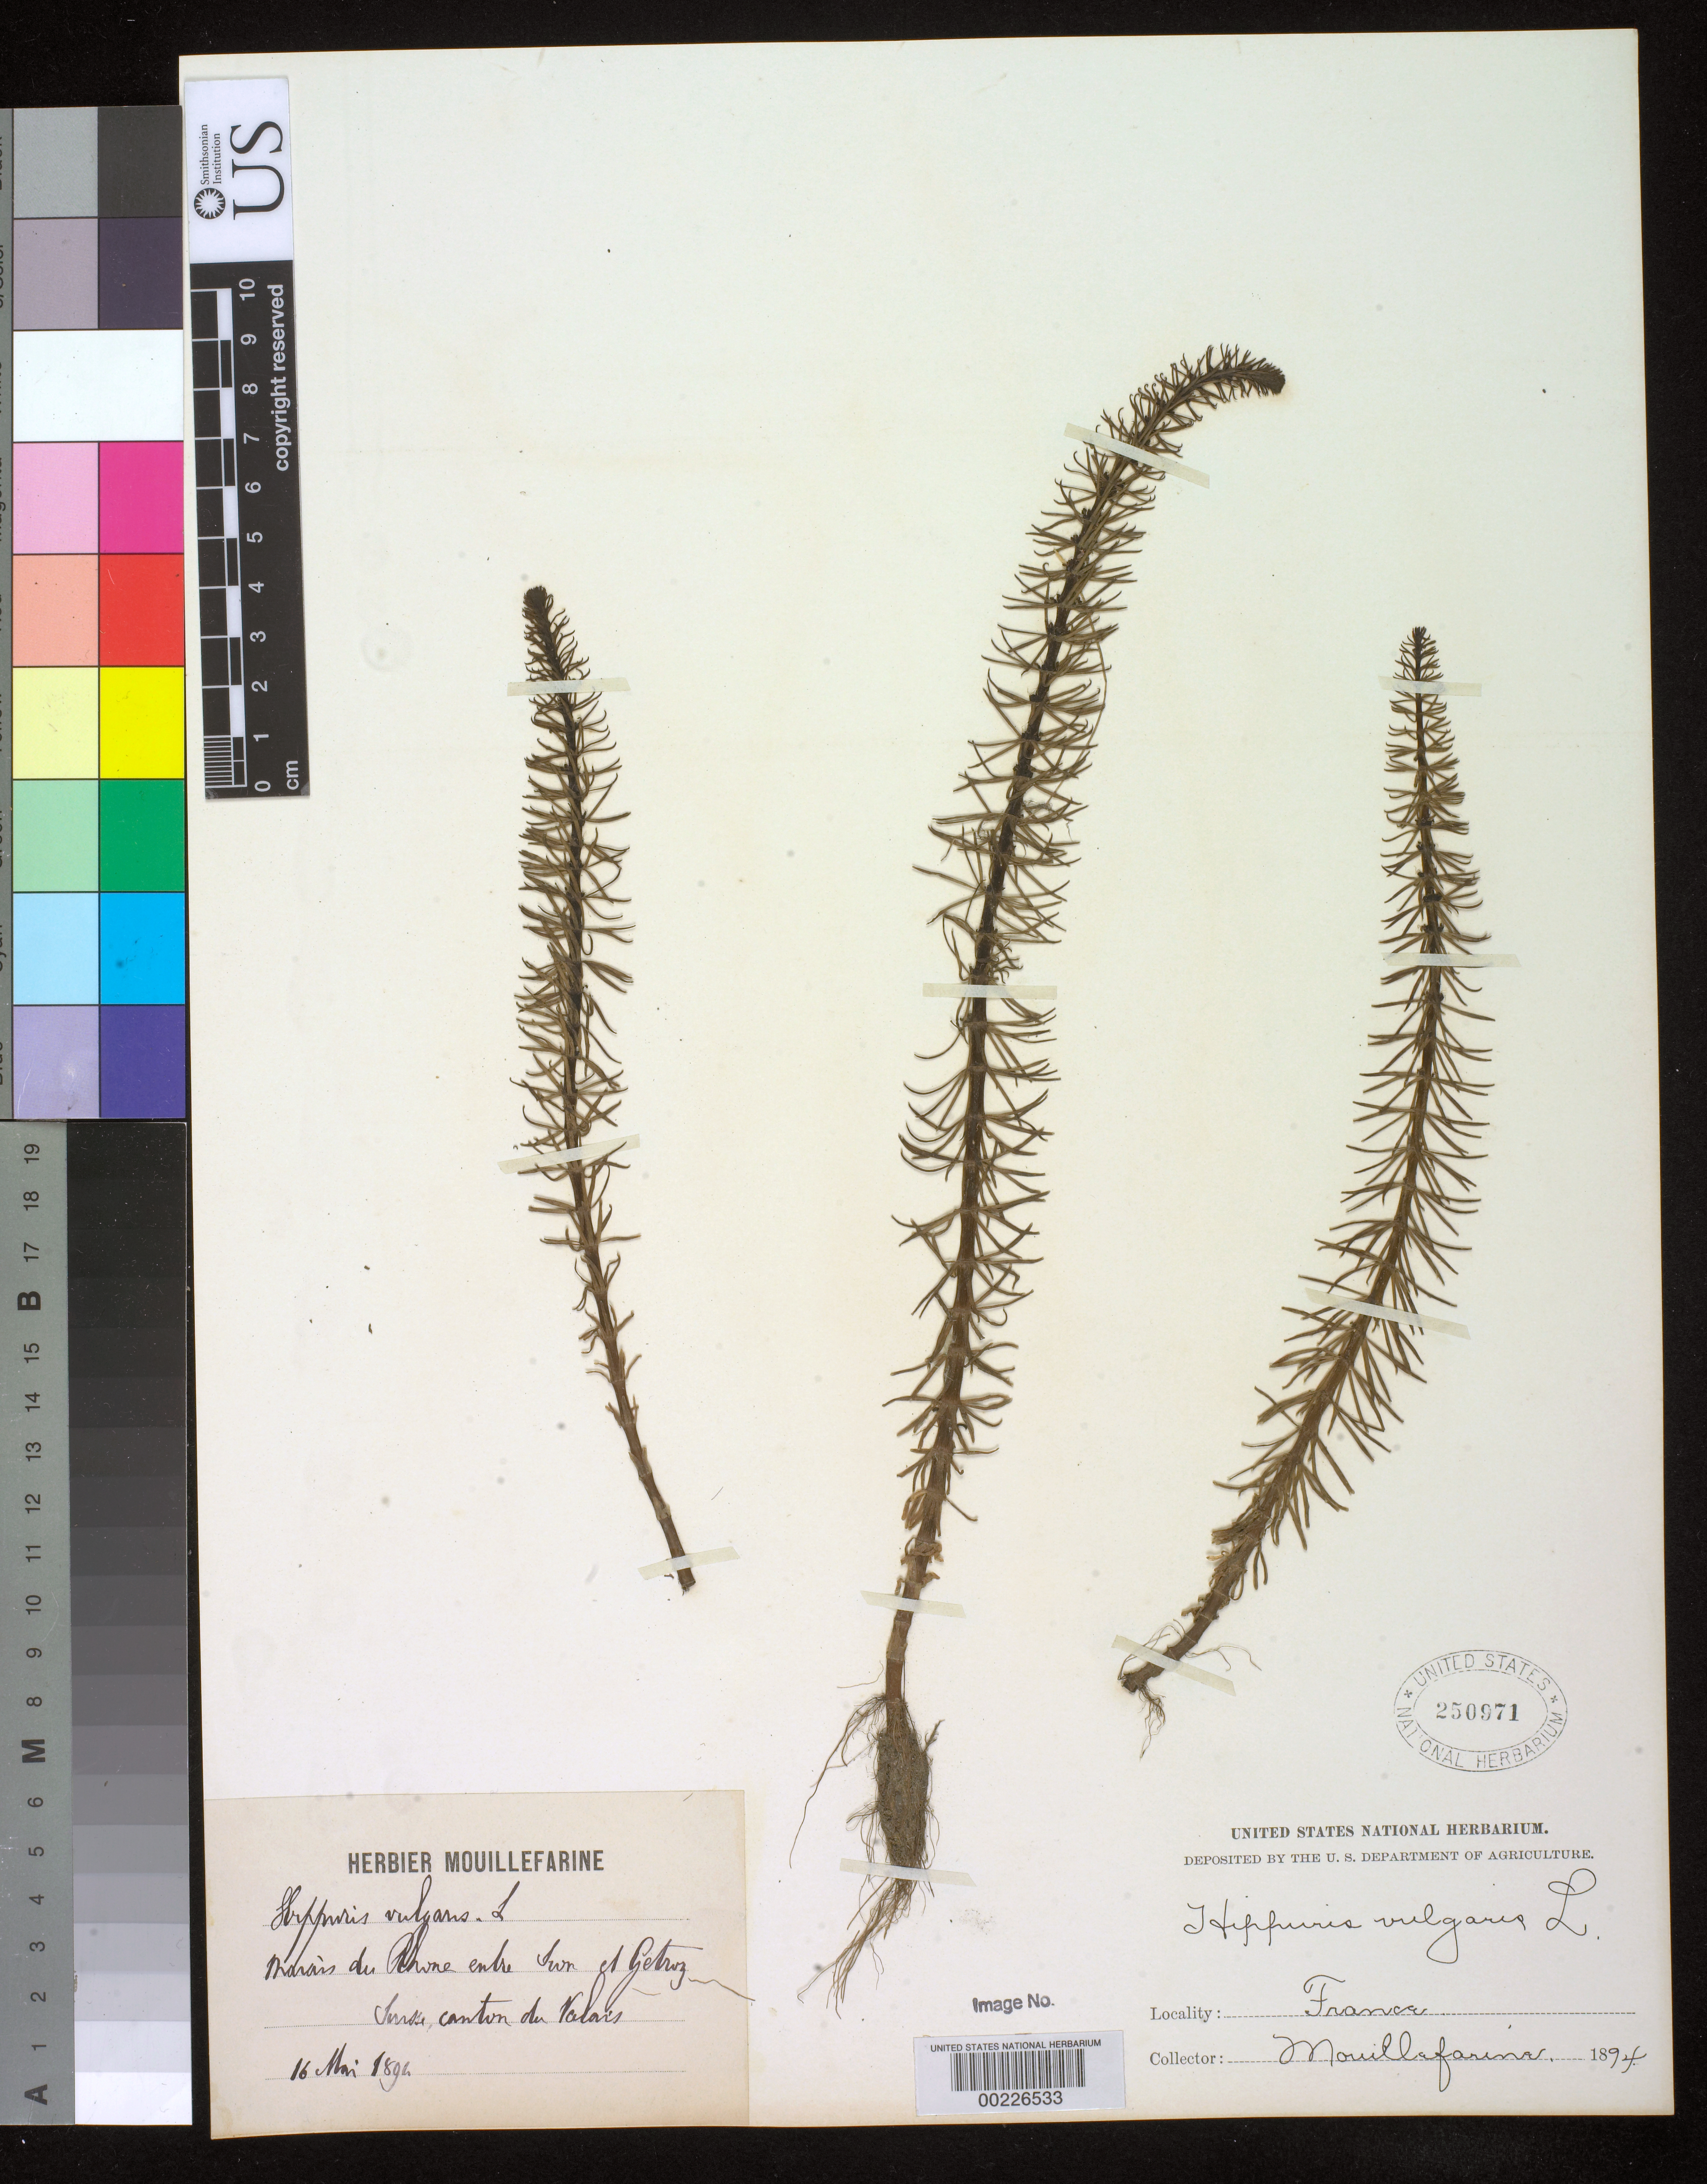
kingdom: Plantae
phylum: Tracheophyta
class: Magnoliopsida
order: Lamiales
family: Plantaginaceae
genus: Hippuris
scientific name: Hippuris vulgaris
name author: L.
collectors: ex herb. Mouillefarine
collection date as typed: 16 May 1891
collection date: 1891-05-16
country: France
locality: Between tur and getroz; tensse, canton du valais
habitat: Swamp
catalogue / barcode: US 250971